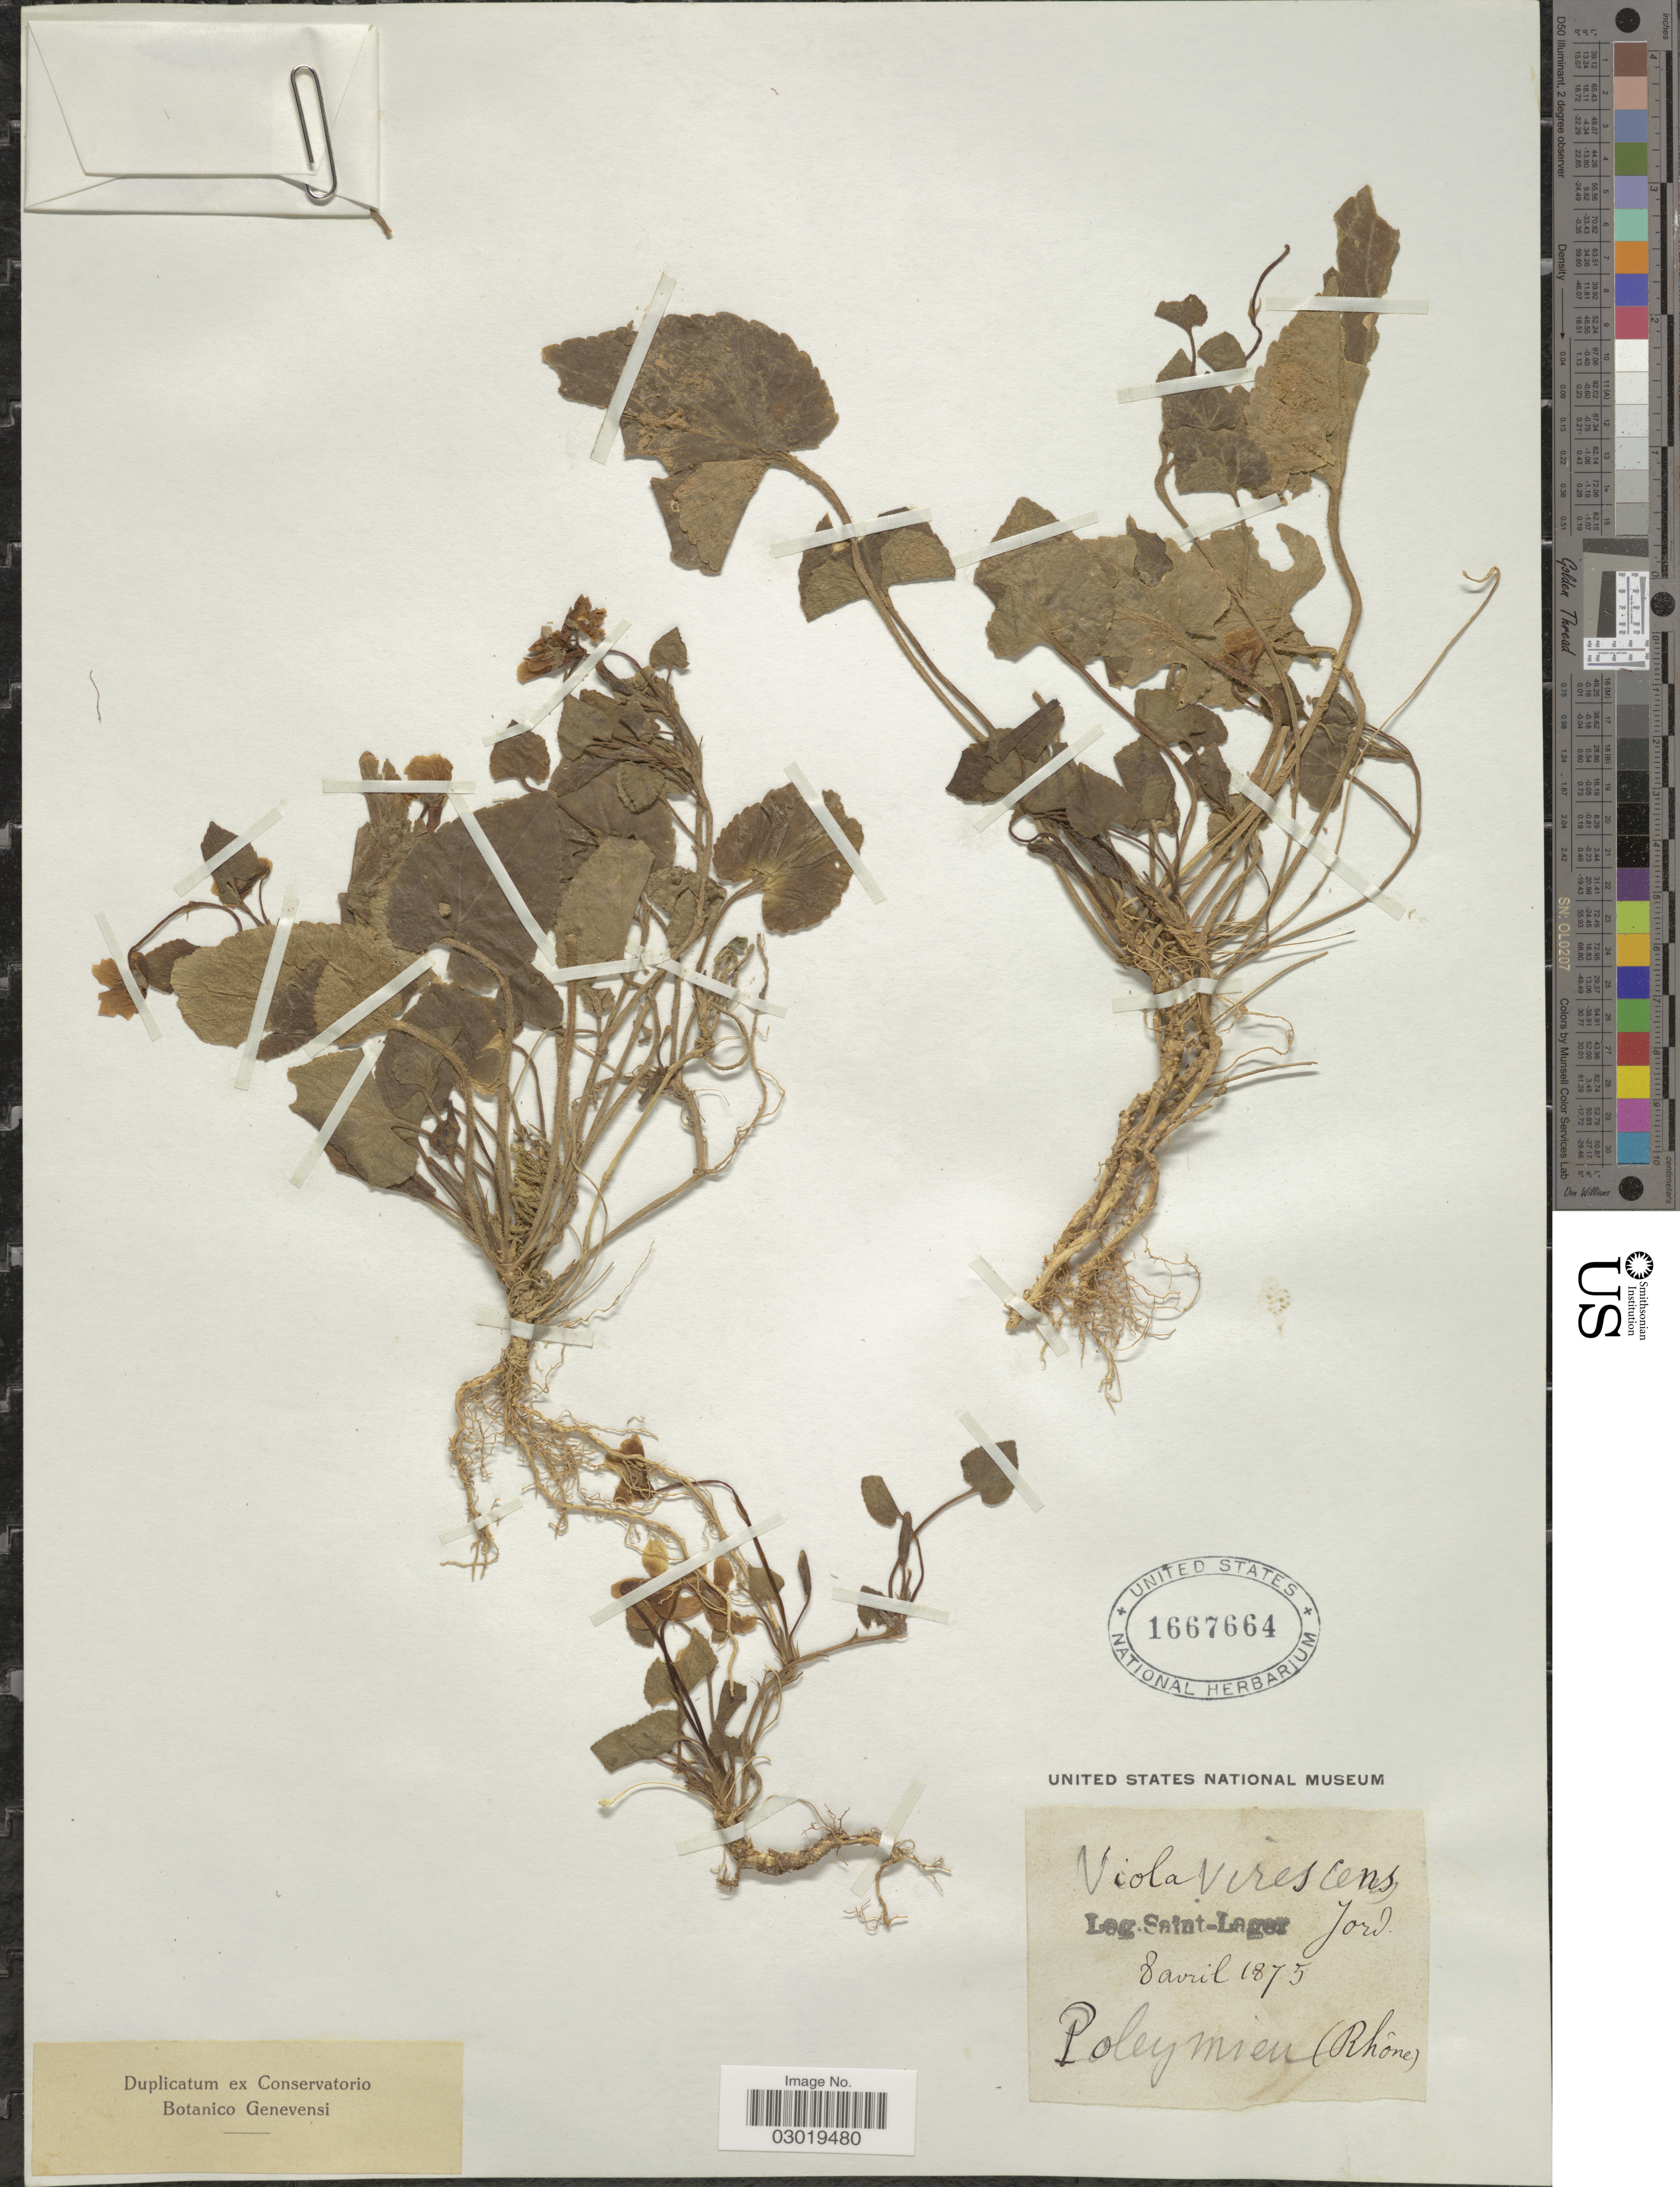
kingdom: Plantae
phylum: Tracheophyta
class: Magnoliopsida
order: Malpighiales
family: Violaceae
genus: Viola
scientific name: Viola virescens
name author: Jord. ex Boreau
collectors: Saint-Lager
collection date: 1875-04-08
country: France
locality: Poleymien (Rhône).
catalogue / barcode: US 1667664